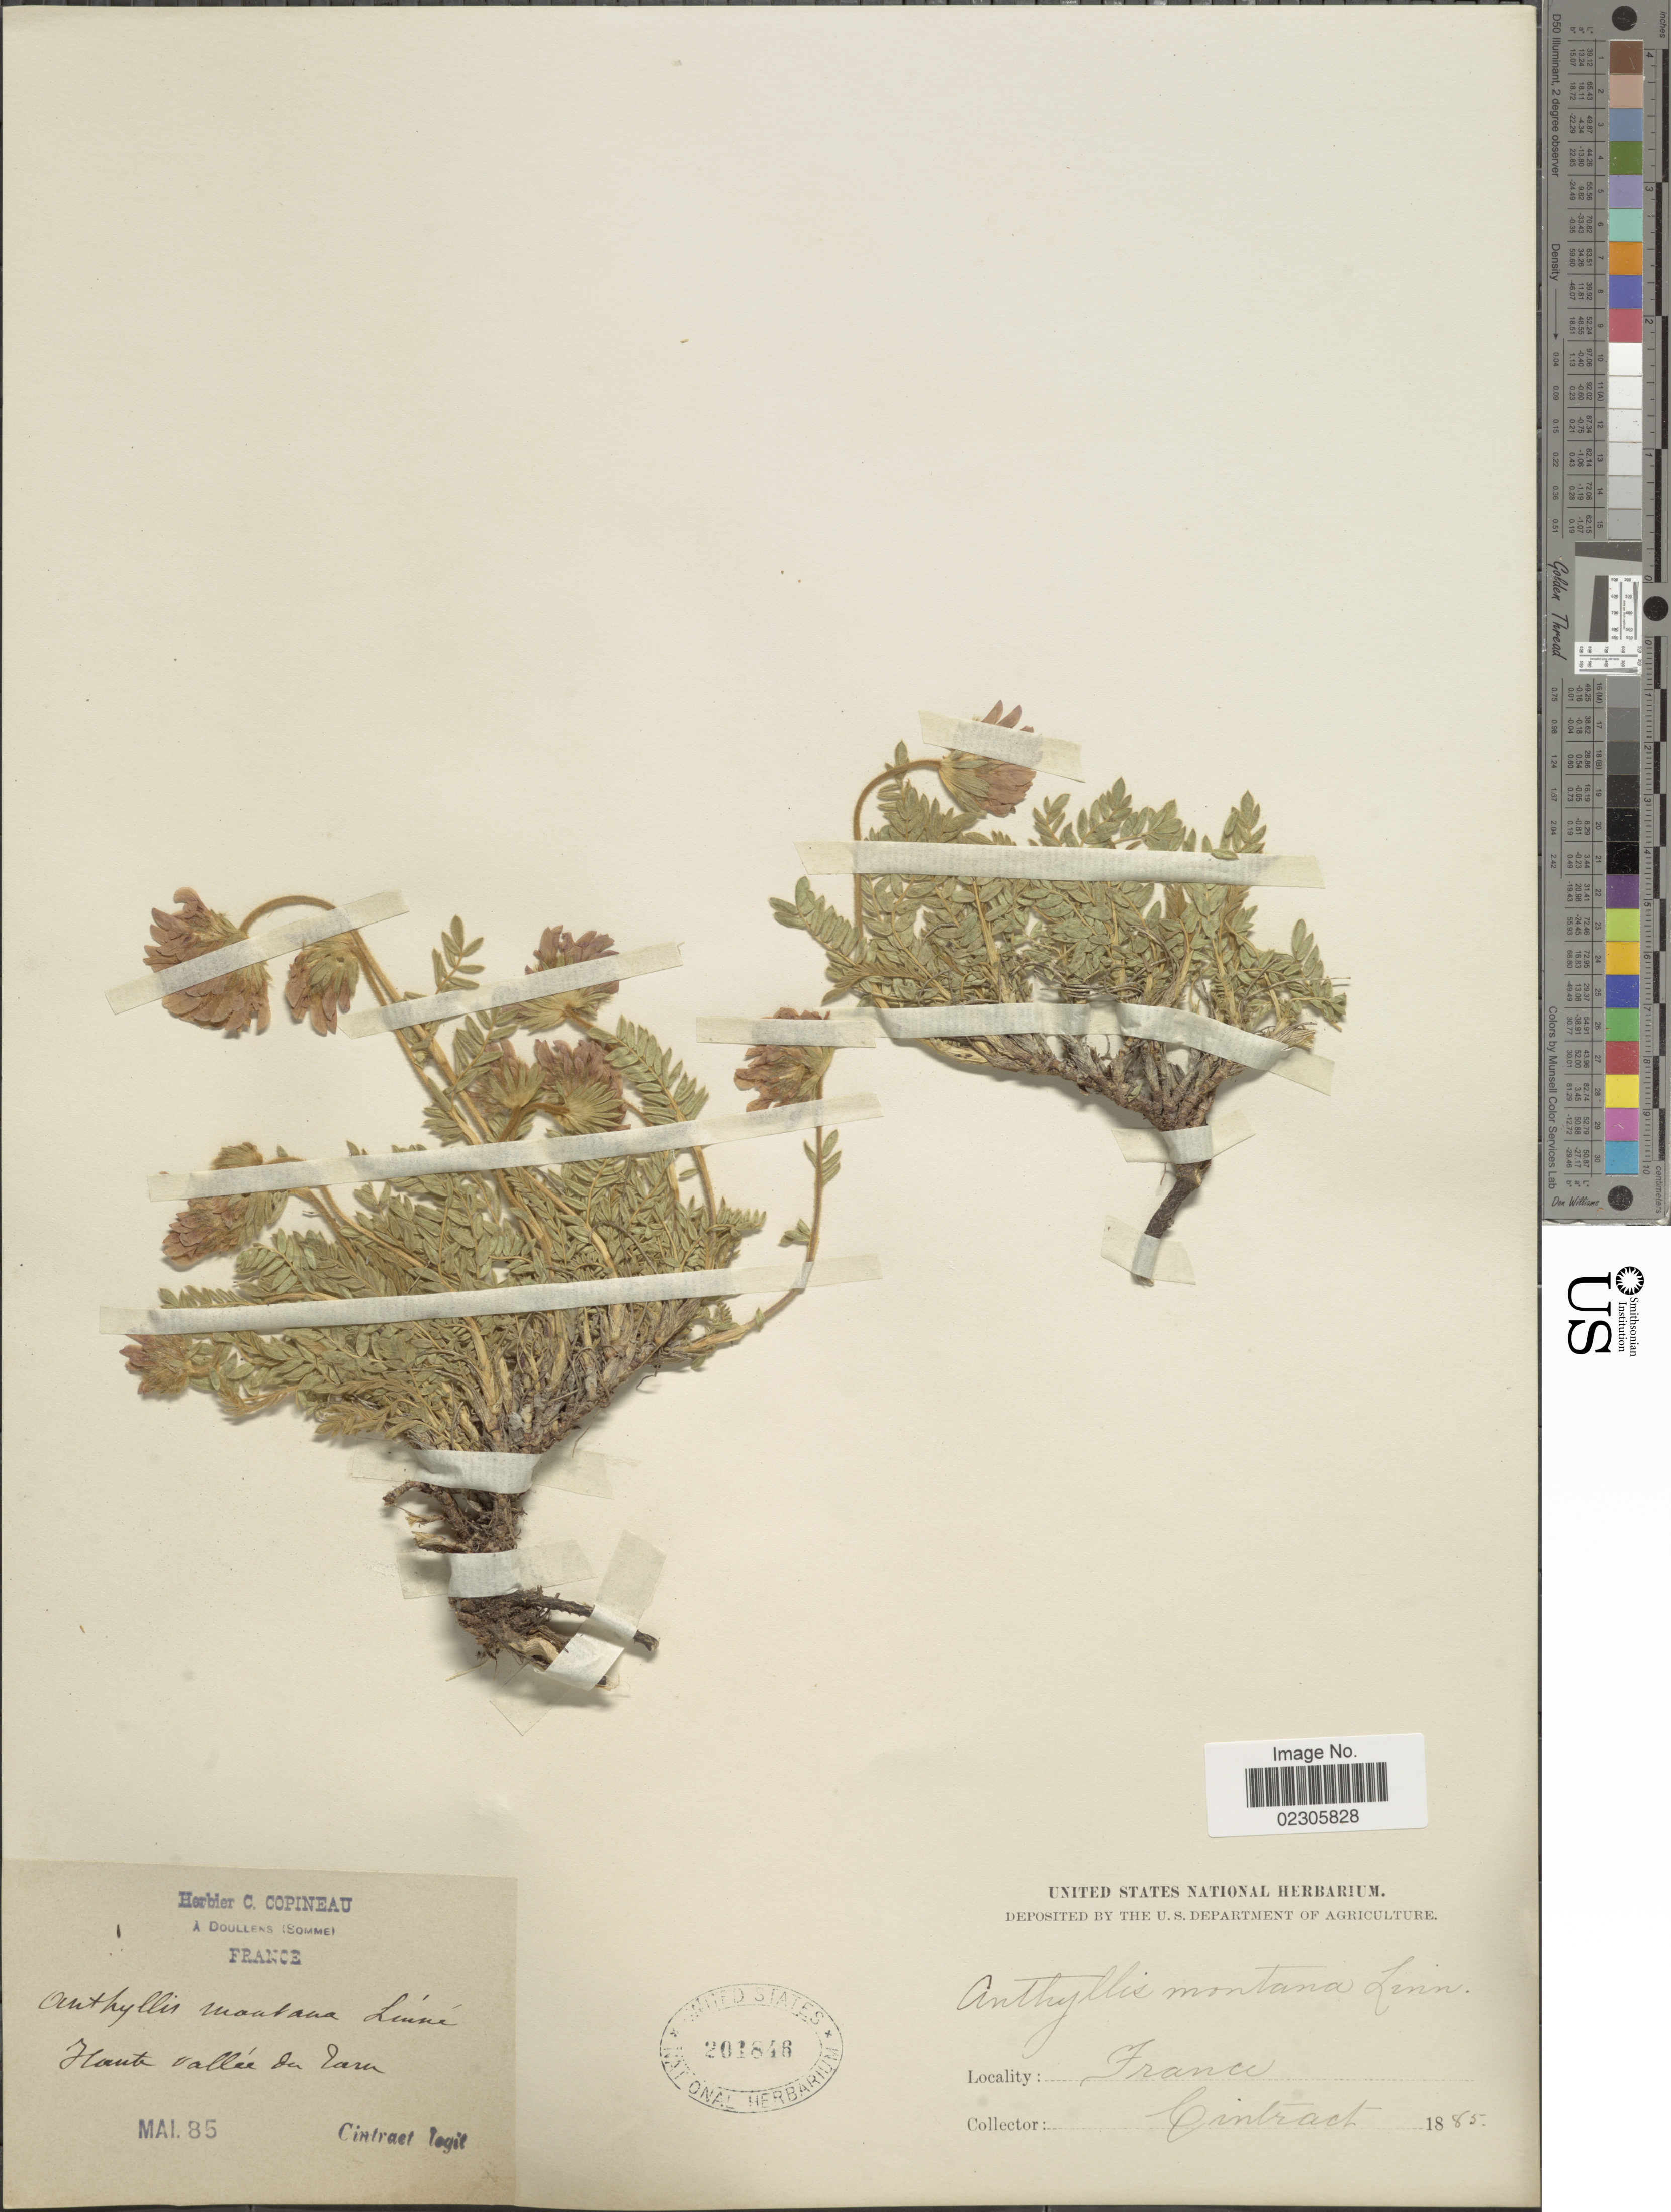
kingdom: Plantae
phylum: Tracheophyta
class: Magnoliopsida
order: Fabales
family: Fabaceae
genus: Anthyllis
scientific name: Anthyllis montana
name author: L.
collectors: Cintract, --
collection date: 1885-05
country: France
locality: Haute vallée du Tarn.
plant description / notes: Corrected "Haute vallee du Taren" to "Haute vallée du Tarn."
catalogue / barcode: US 201846